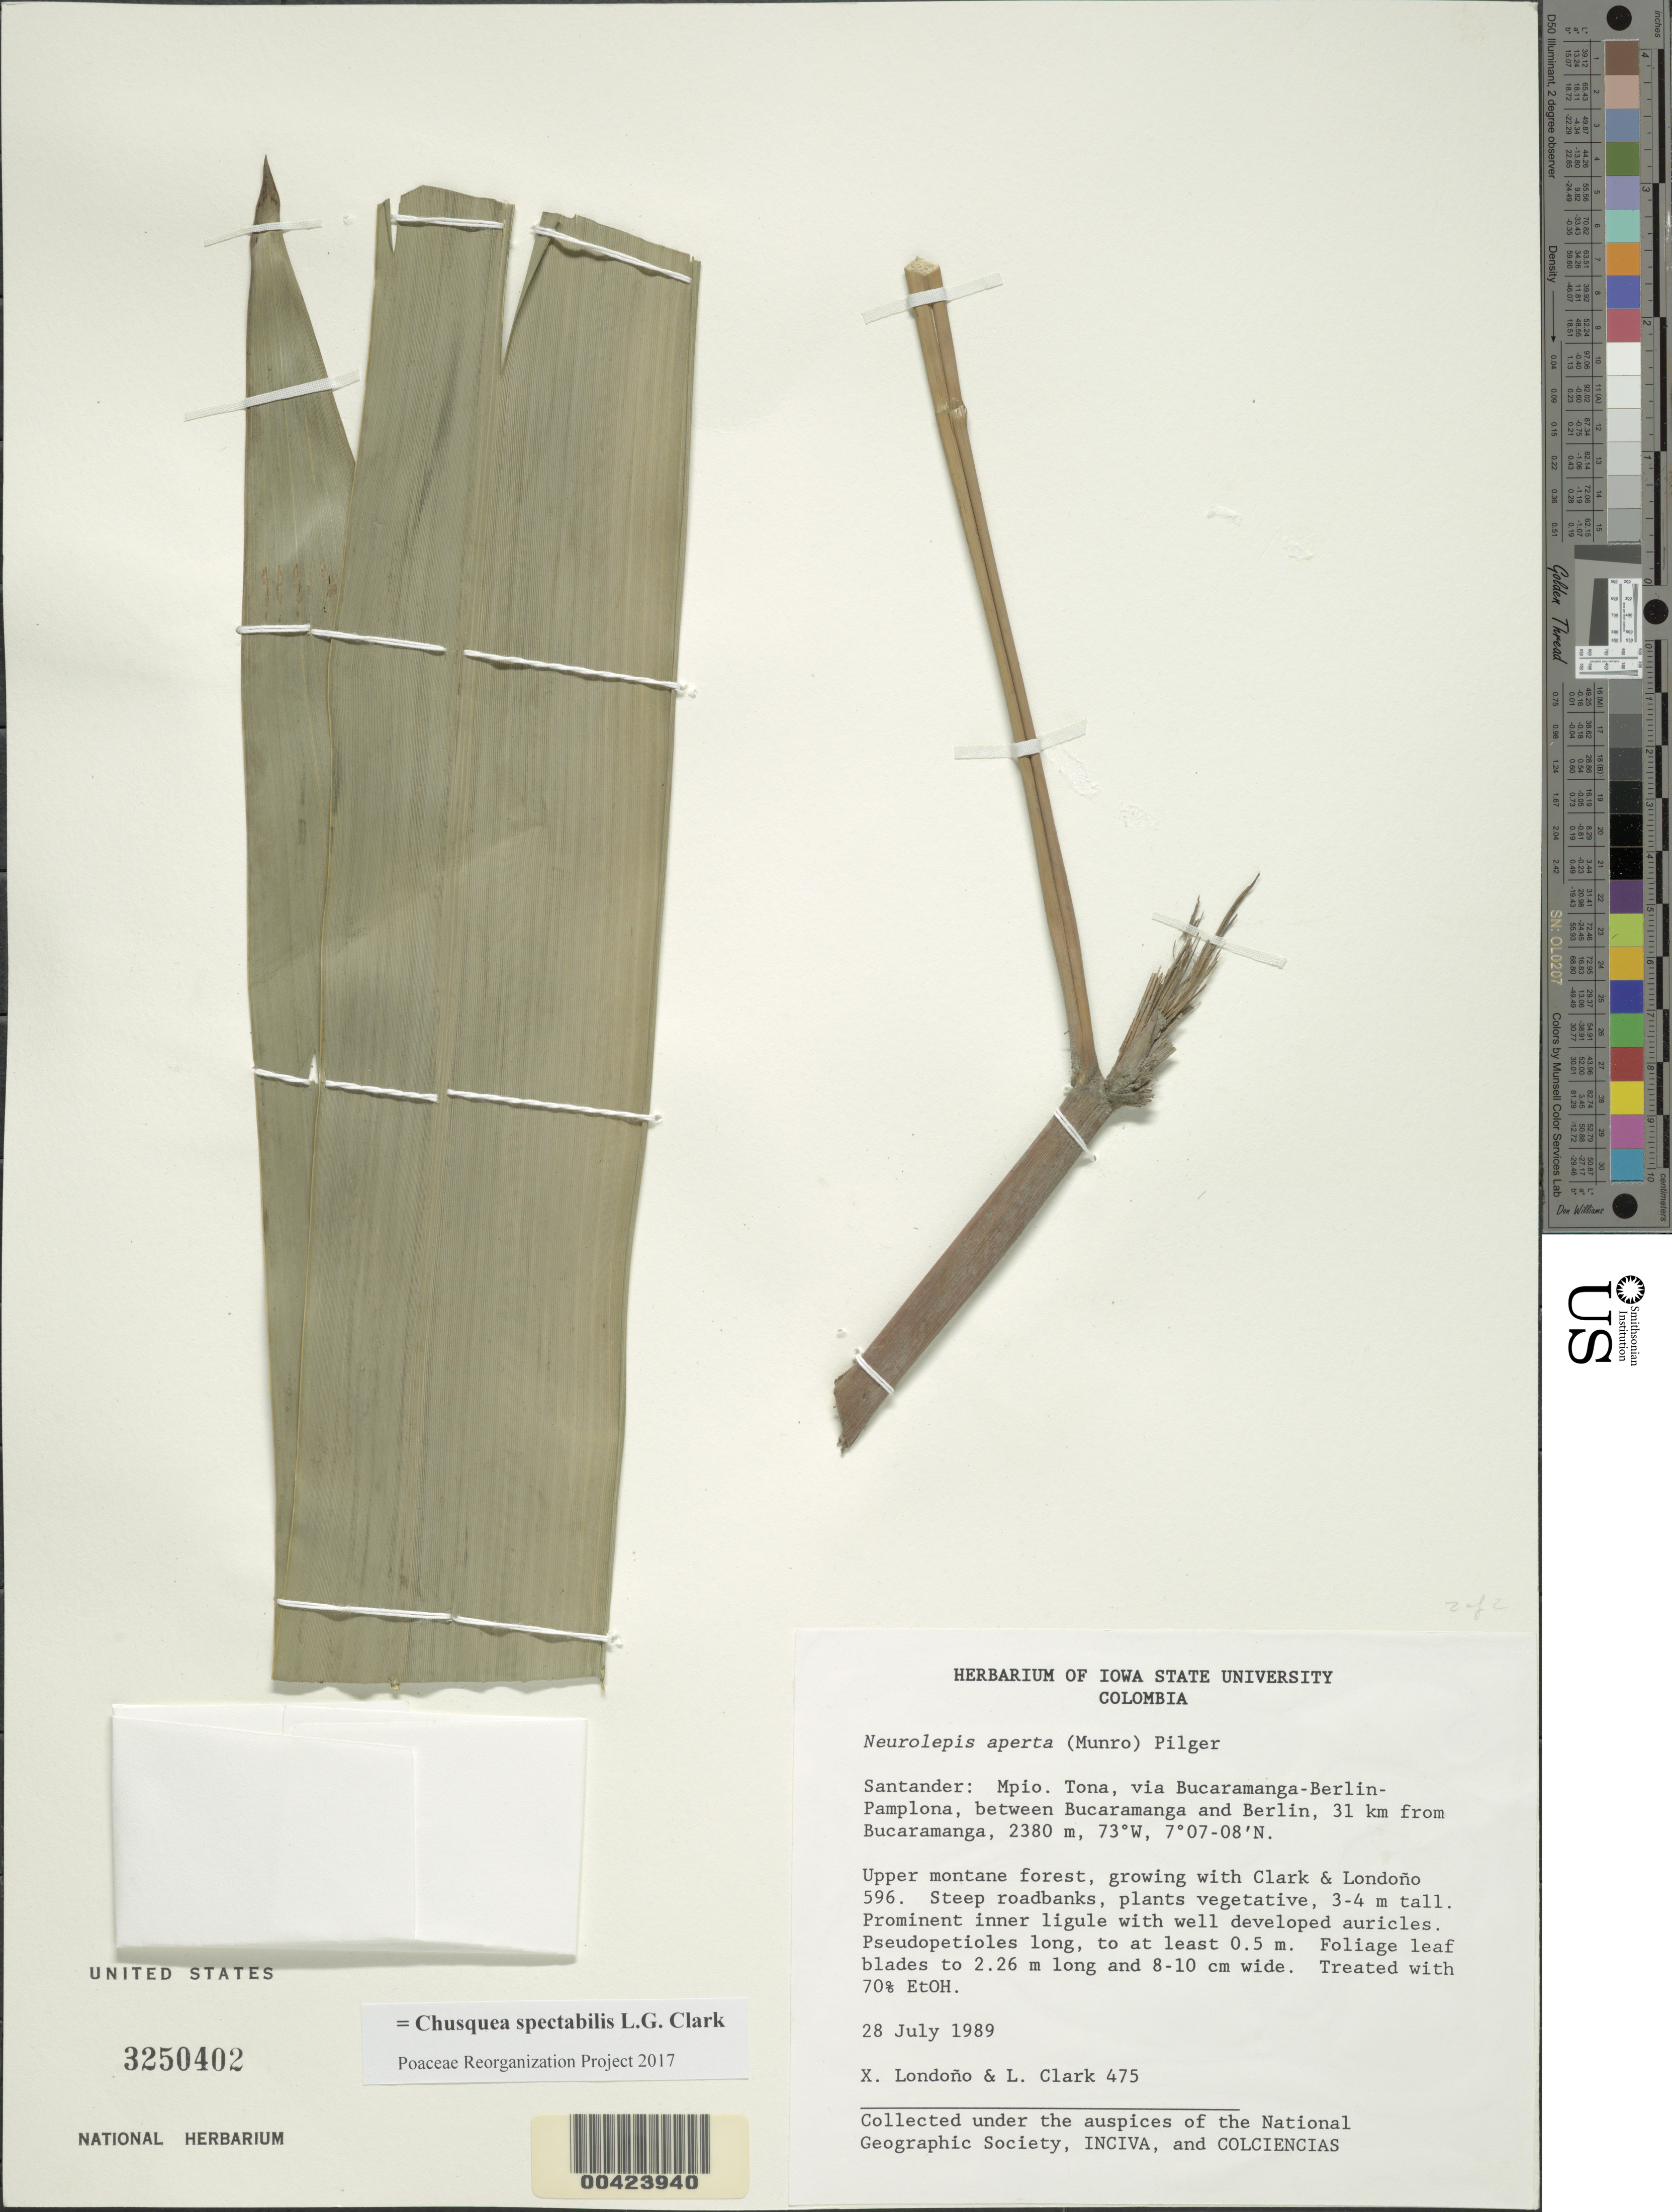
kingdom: Plantae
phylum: Tracheophyta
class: Liliopsida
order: Poales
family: Poaceae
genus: Chusquea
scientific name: Chusquea spectabilis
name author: L.G. Clark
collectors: X. Londoño & L. G. Clark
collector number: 475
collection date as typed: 28 Jul 1989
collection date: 1989-07-28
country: Colombia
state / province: Santander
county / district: Tona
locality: Bucaramanga, 31 km from; via Bucaramanga - Berlin - Pamplona, between Bucaramanga and Berlin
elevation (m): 2380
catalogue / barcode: US 3250402